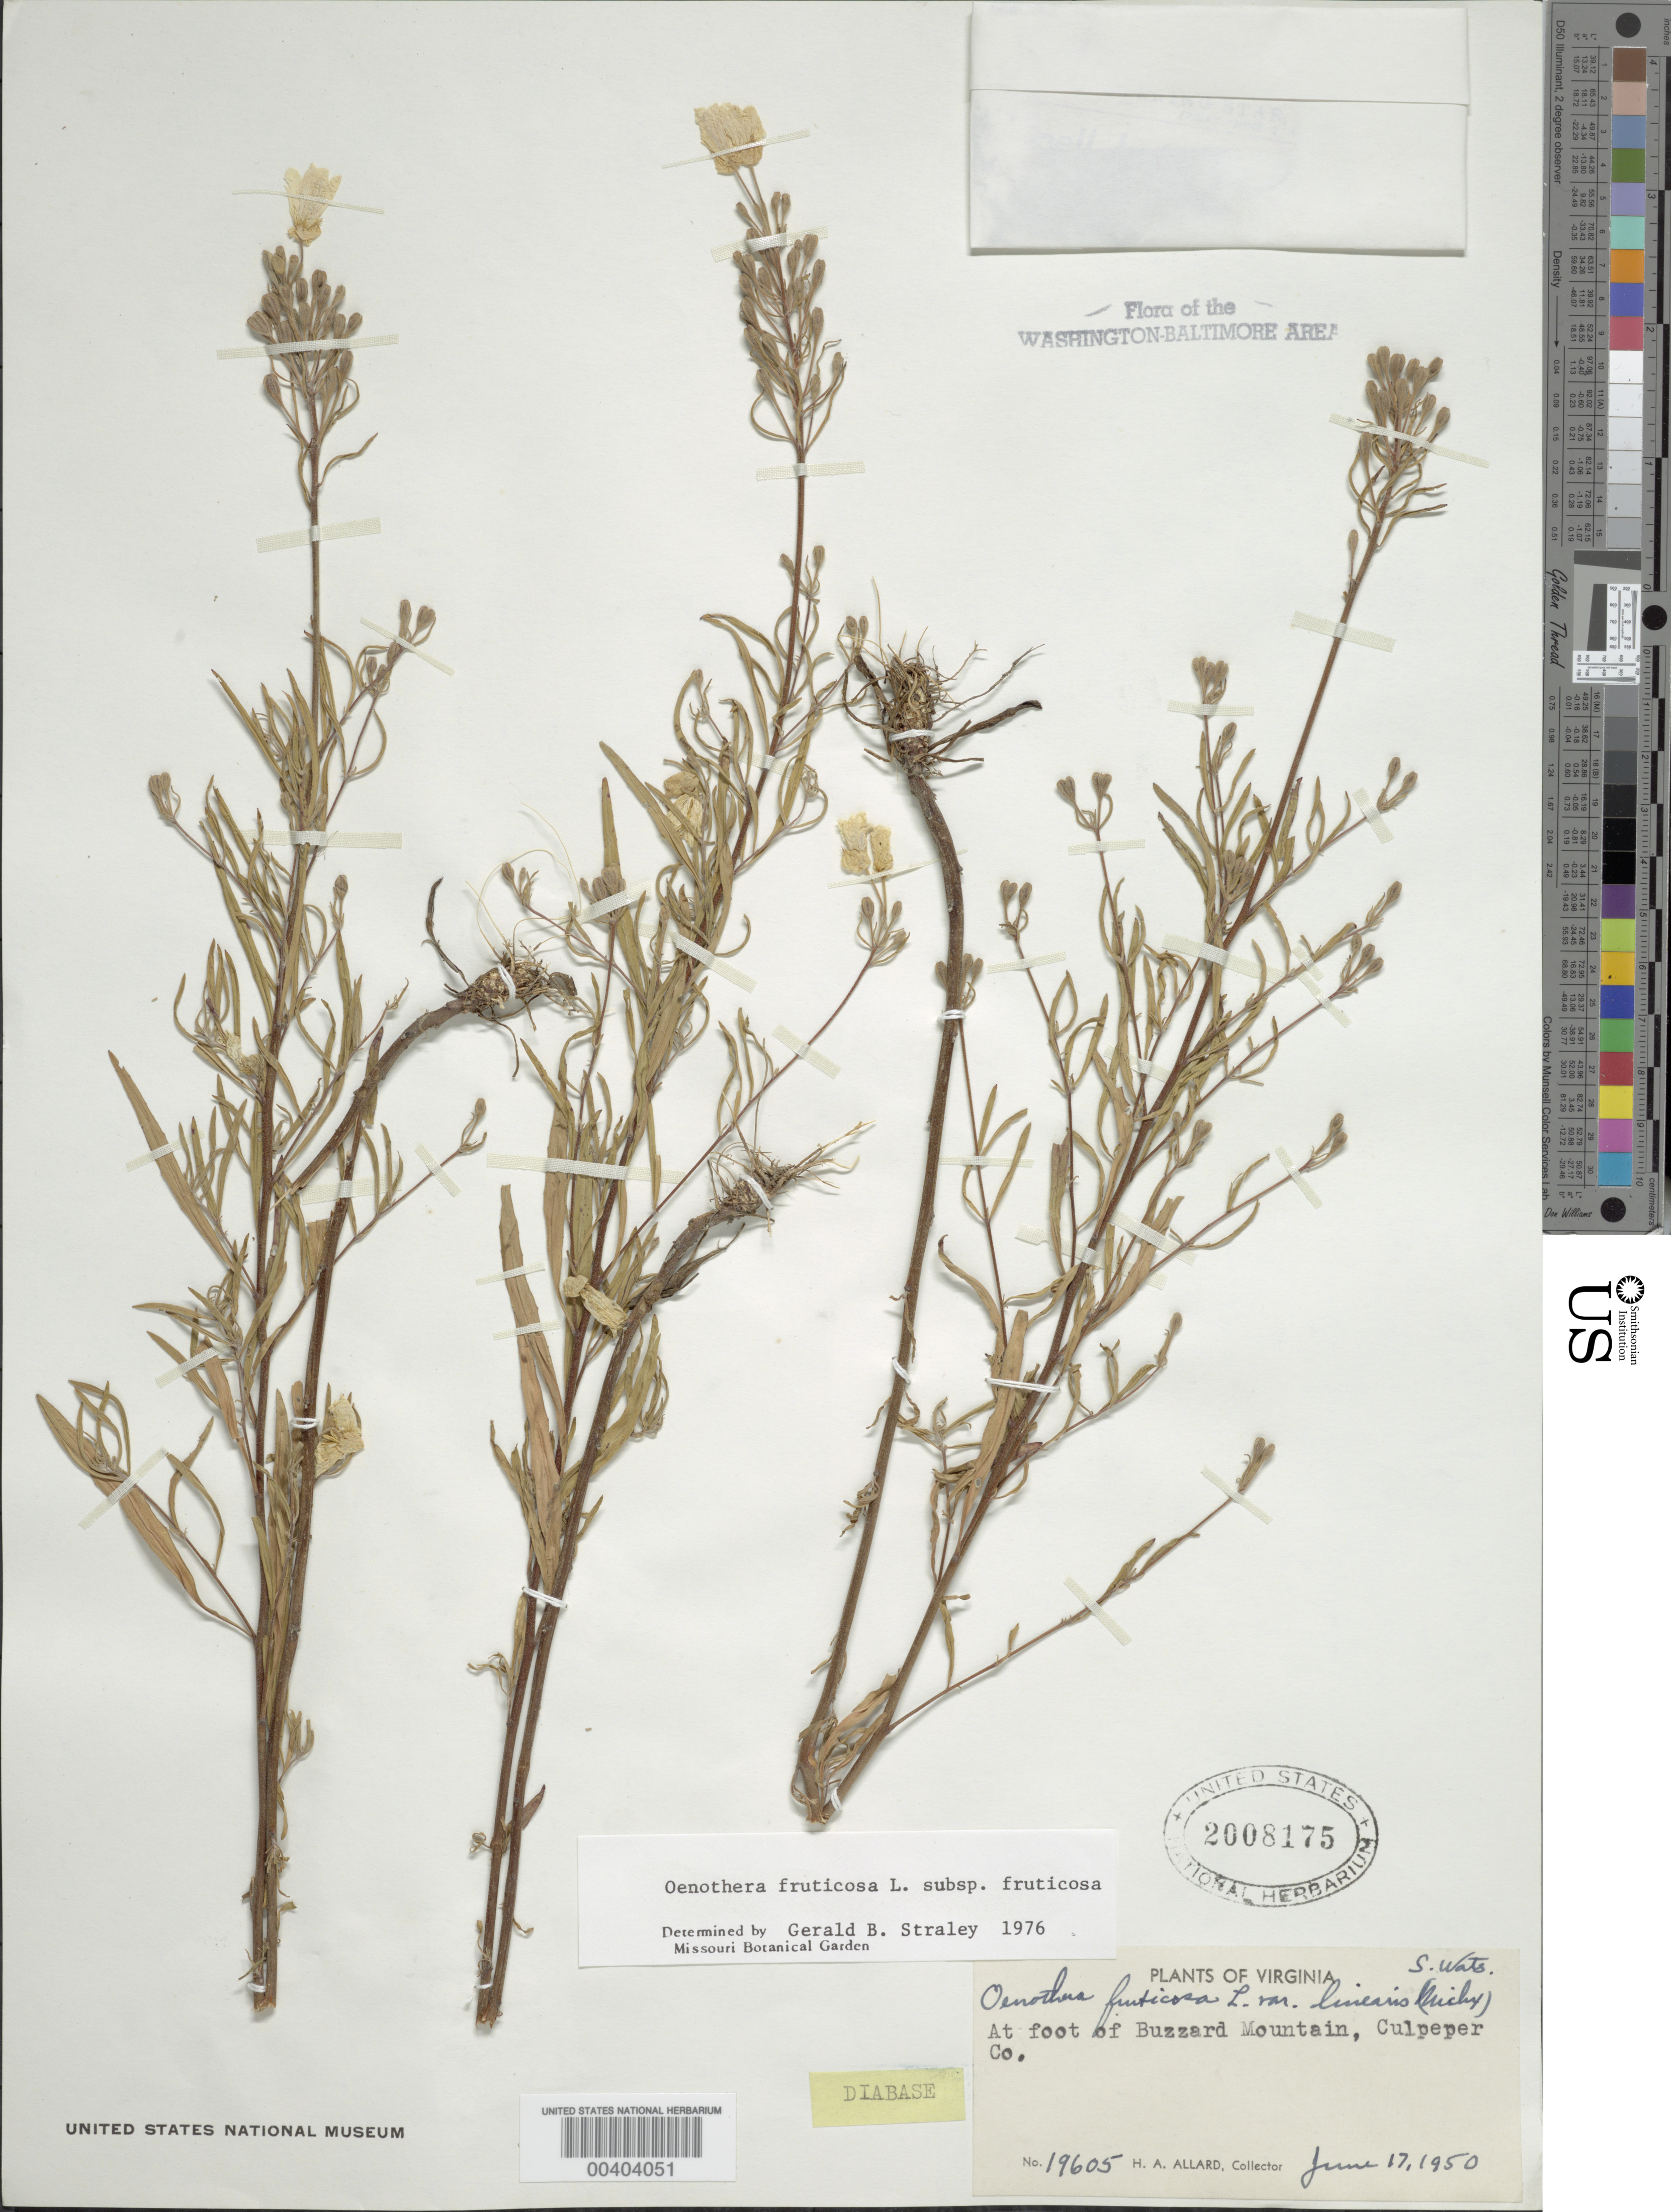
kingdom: Plantae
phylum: Tracheophyta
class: Magnoliopsida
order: Myrtales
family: Onagraceae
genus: Oenothera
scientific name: Oenothera fruticosa subsp. fruticosa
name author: L.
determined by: Straley, G. B.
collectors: H. A. Allard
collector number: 19605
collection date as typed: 17 Jun 1950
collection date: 1950-06-17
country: United States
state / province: Virginia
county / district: Culpeper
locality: Foot of Buzzard Mountain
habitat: Diabase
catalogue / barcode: US 2008175